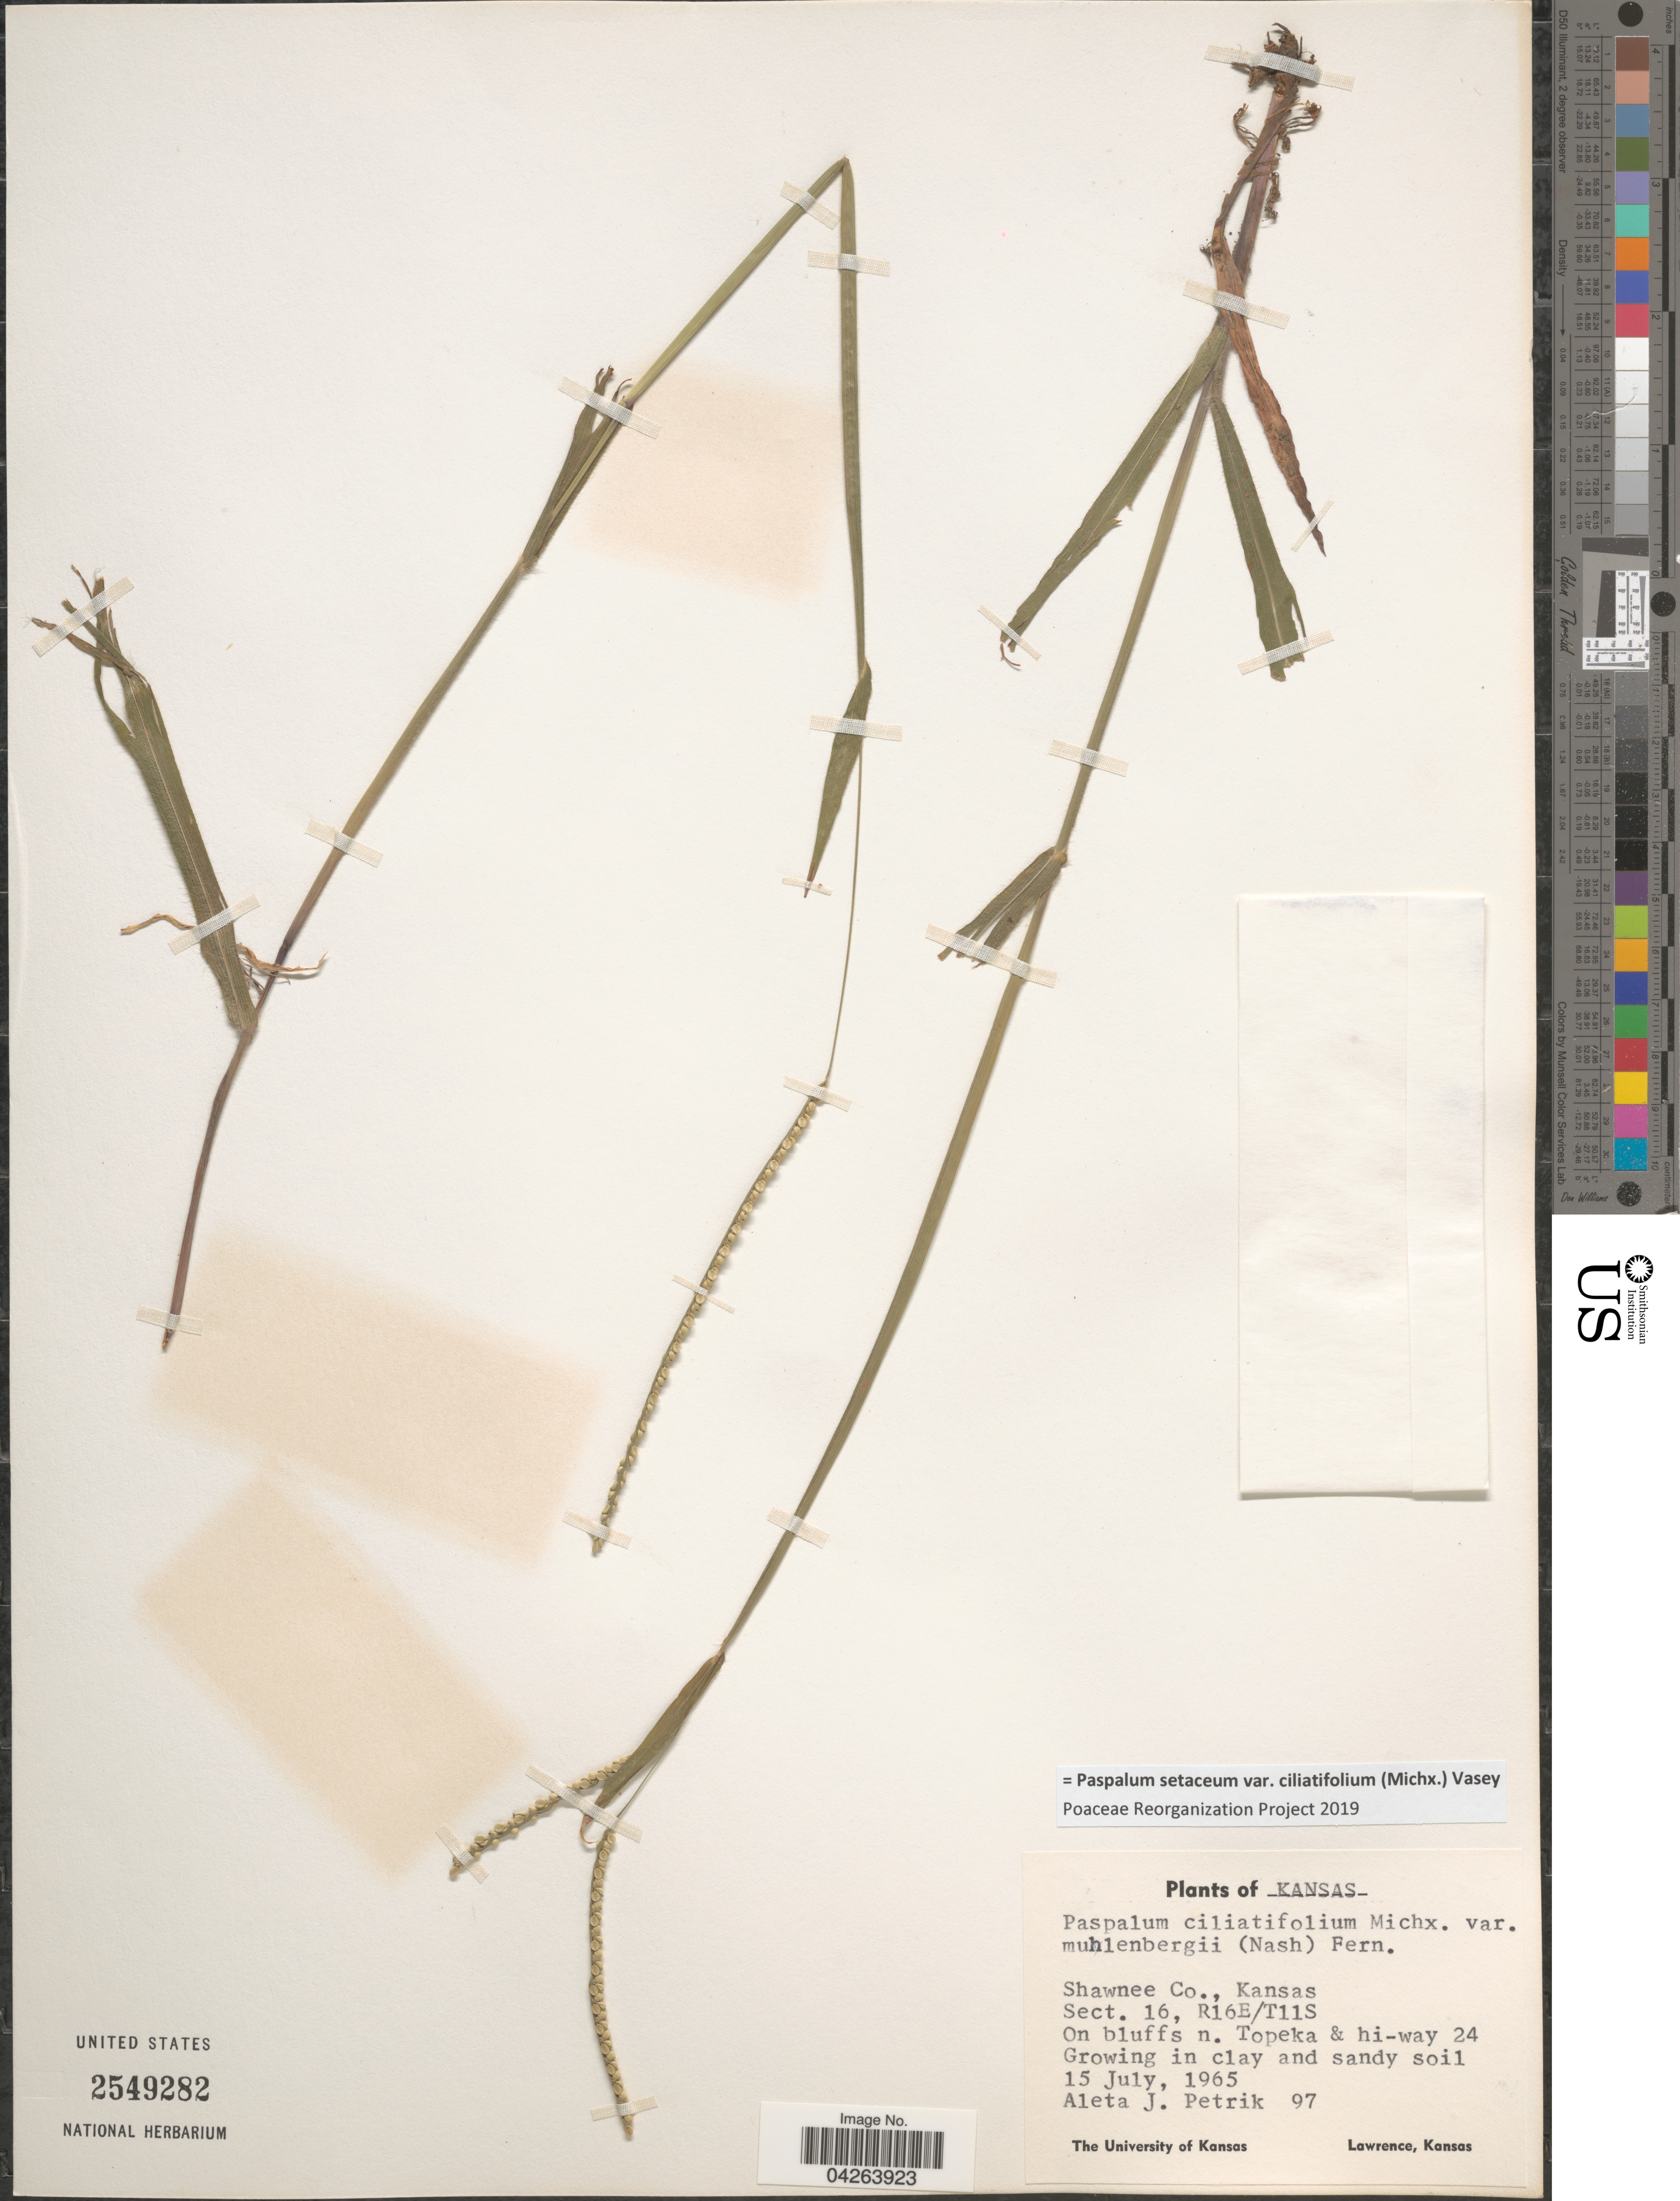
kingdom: Plantae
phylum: Tracheophyta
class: Liliopsida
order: Poales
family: Poaceae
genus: Paspalum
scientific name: Paspalum setaceum var. ciliatifolium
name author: (Michx.) Vasey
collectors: A. Petrik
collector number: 97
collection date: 1965-07-15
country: United States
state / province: Kansas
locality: Shawnee Co., Sect. 16, R16E/T11S. On bluffs n. Topeka & hi-way 24.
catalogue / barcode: US 2549282